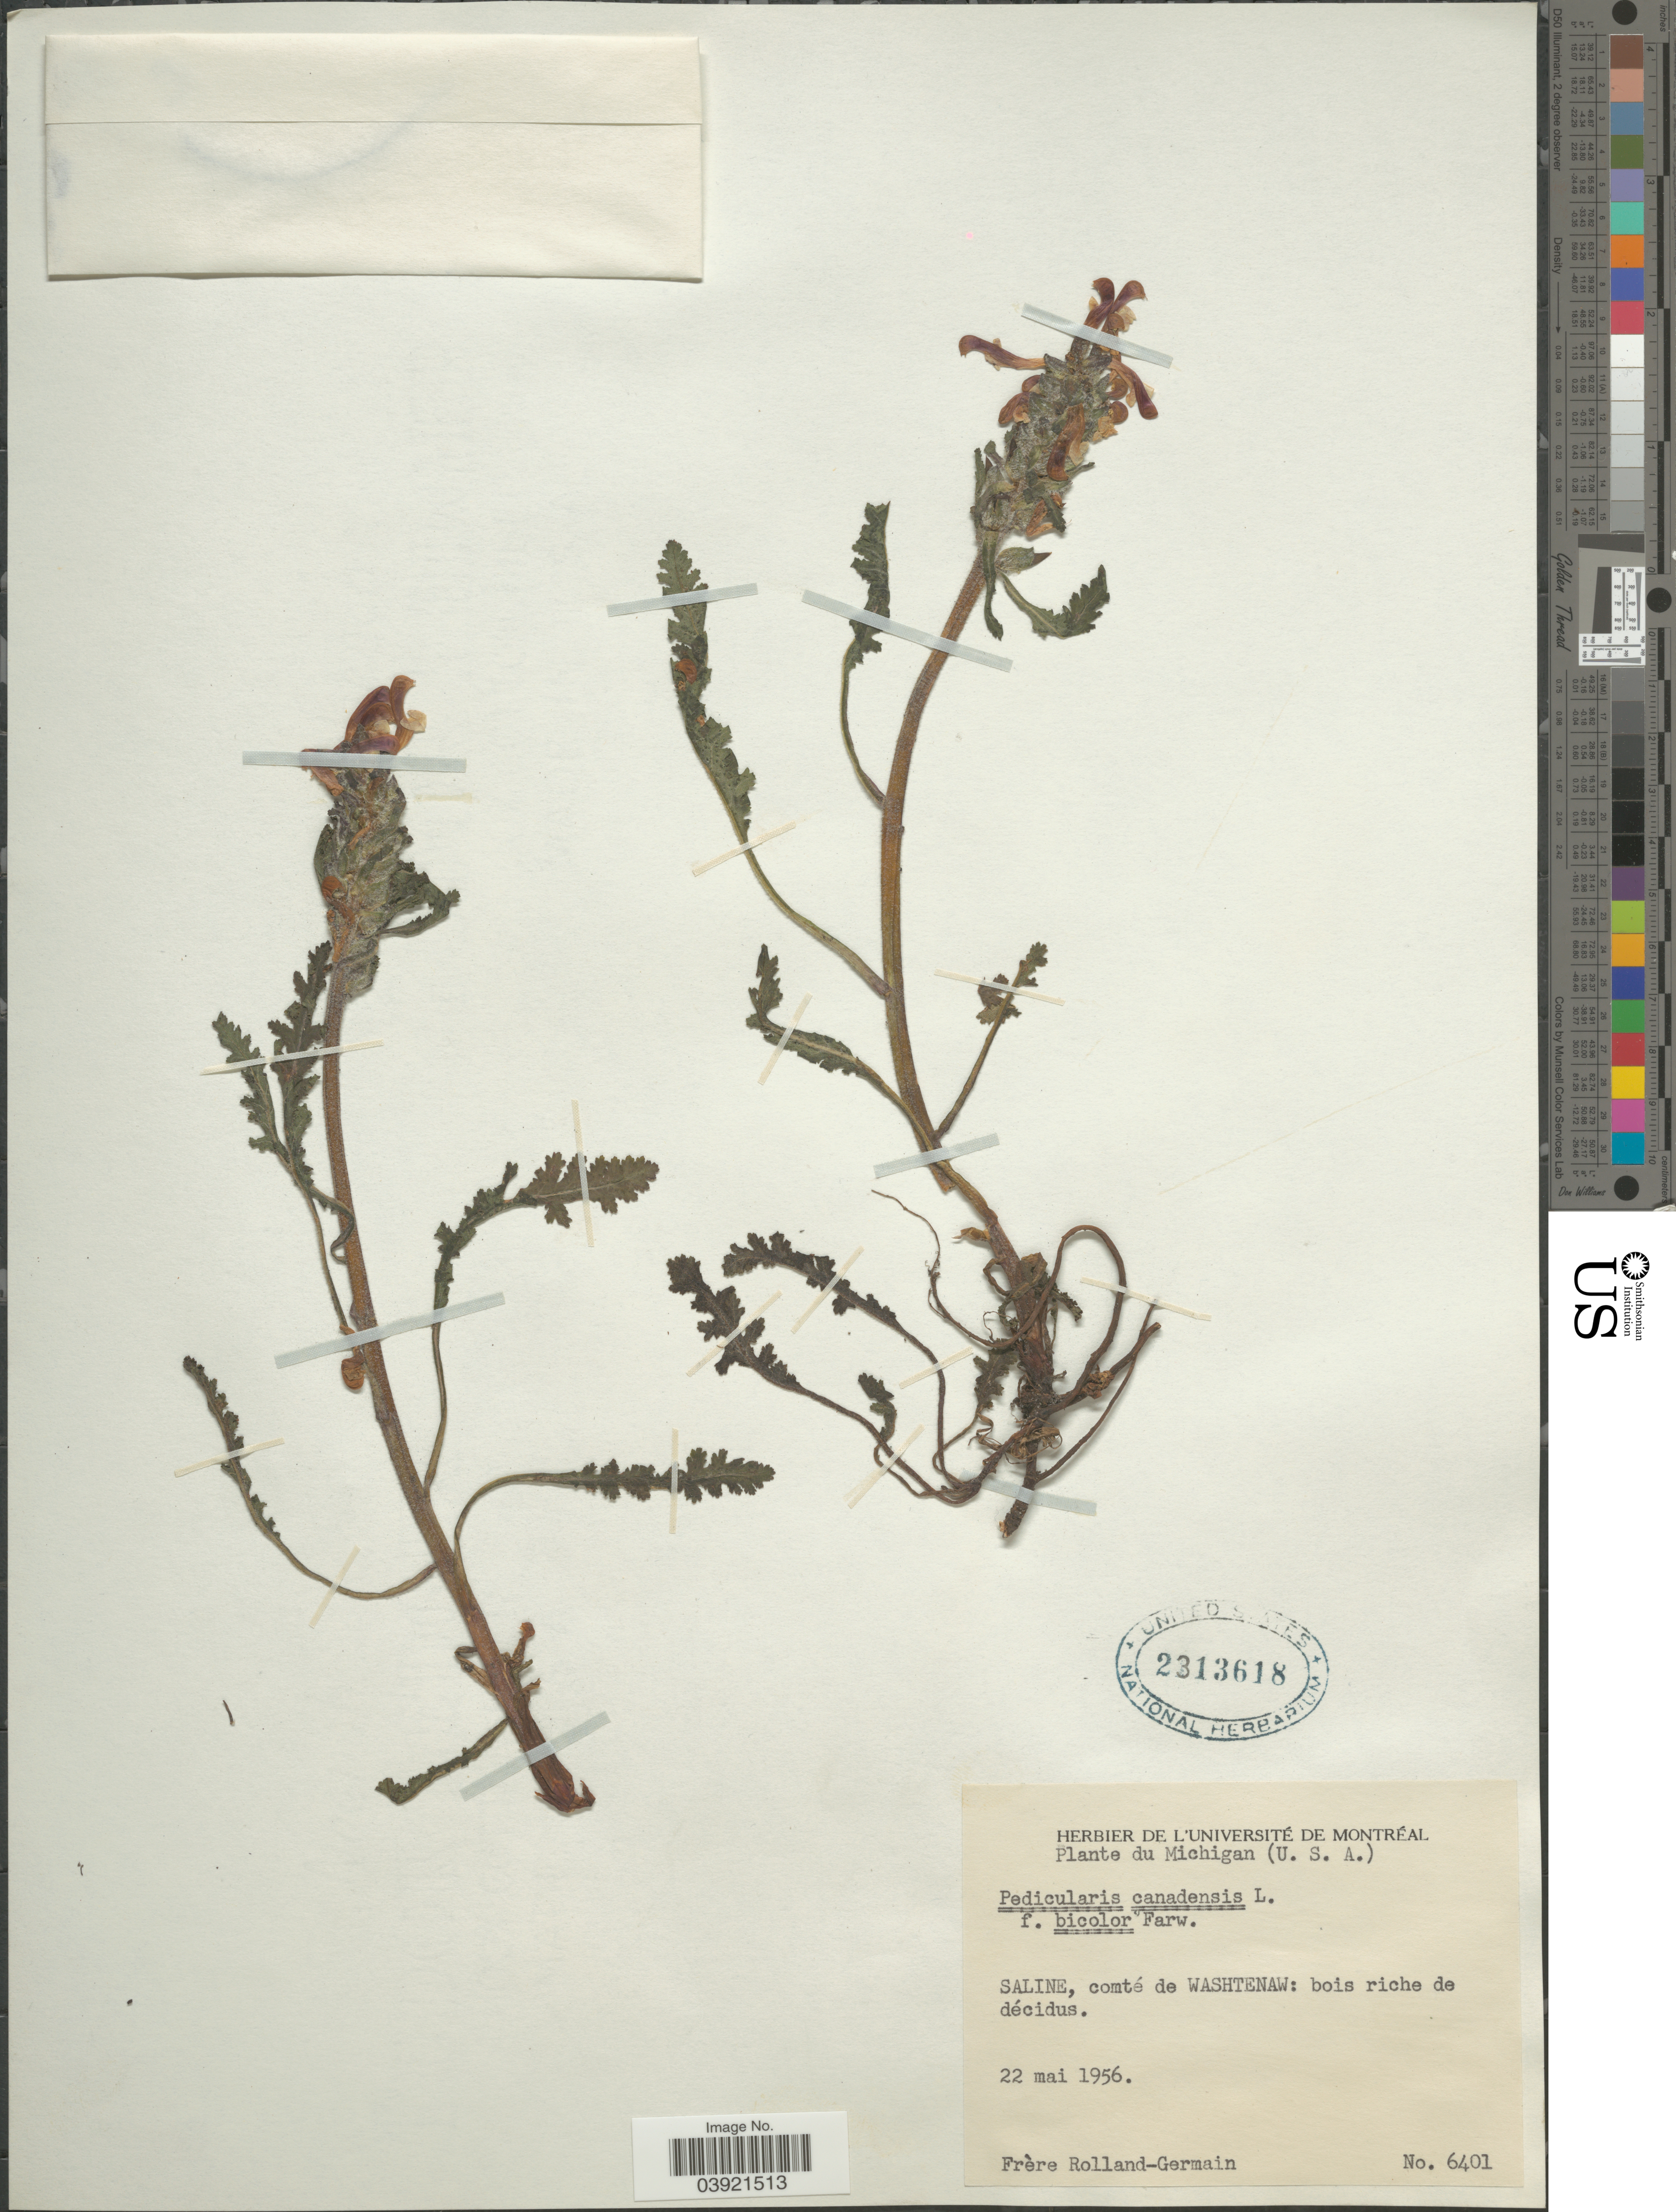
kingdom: Plantae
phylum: Tracheophyta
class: Magnoliopsida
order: Lamiales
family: Orobanchaceae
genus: Pedicularis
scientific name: Pedicularis canadensis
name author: L.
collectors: Rolland-Germain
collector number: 96401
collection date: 1956-05-22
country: United States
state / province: Michigan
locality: Saline, comté de Washtenaw.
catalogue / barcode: US 2313618